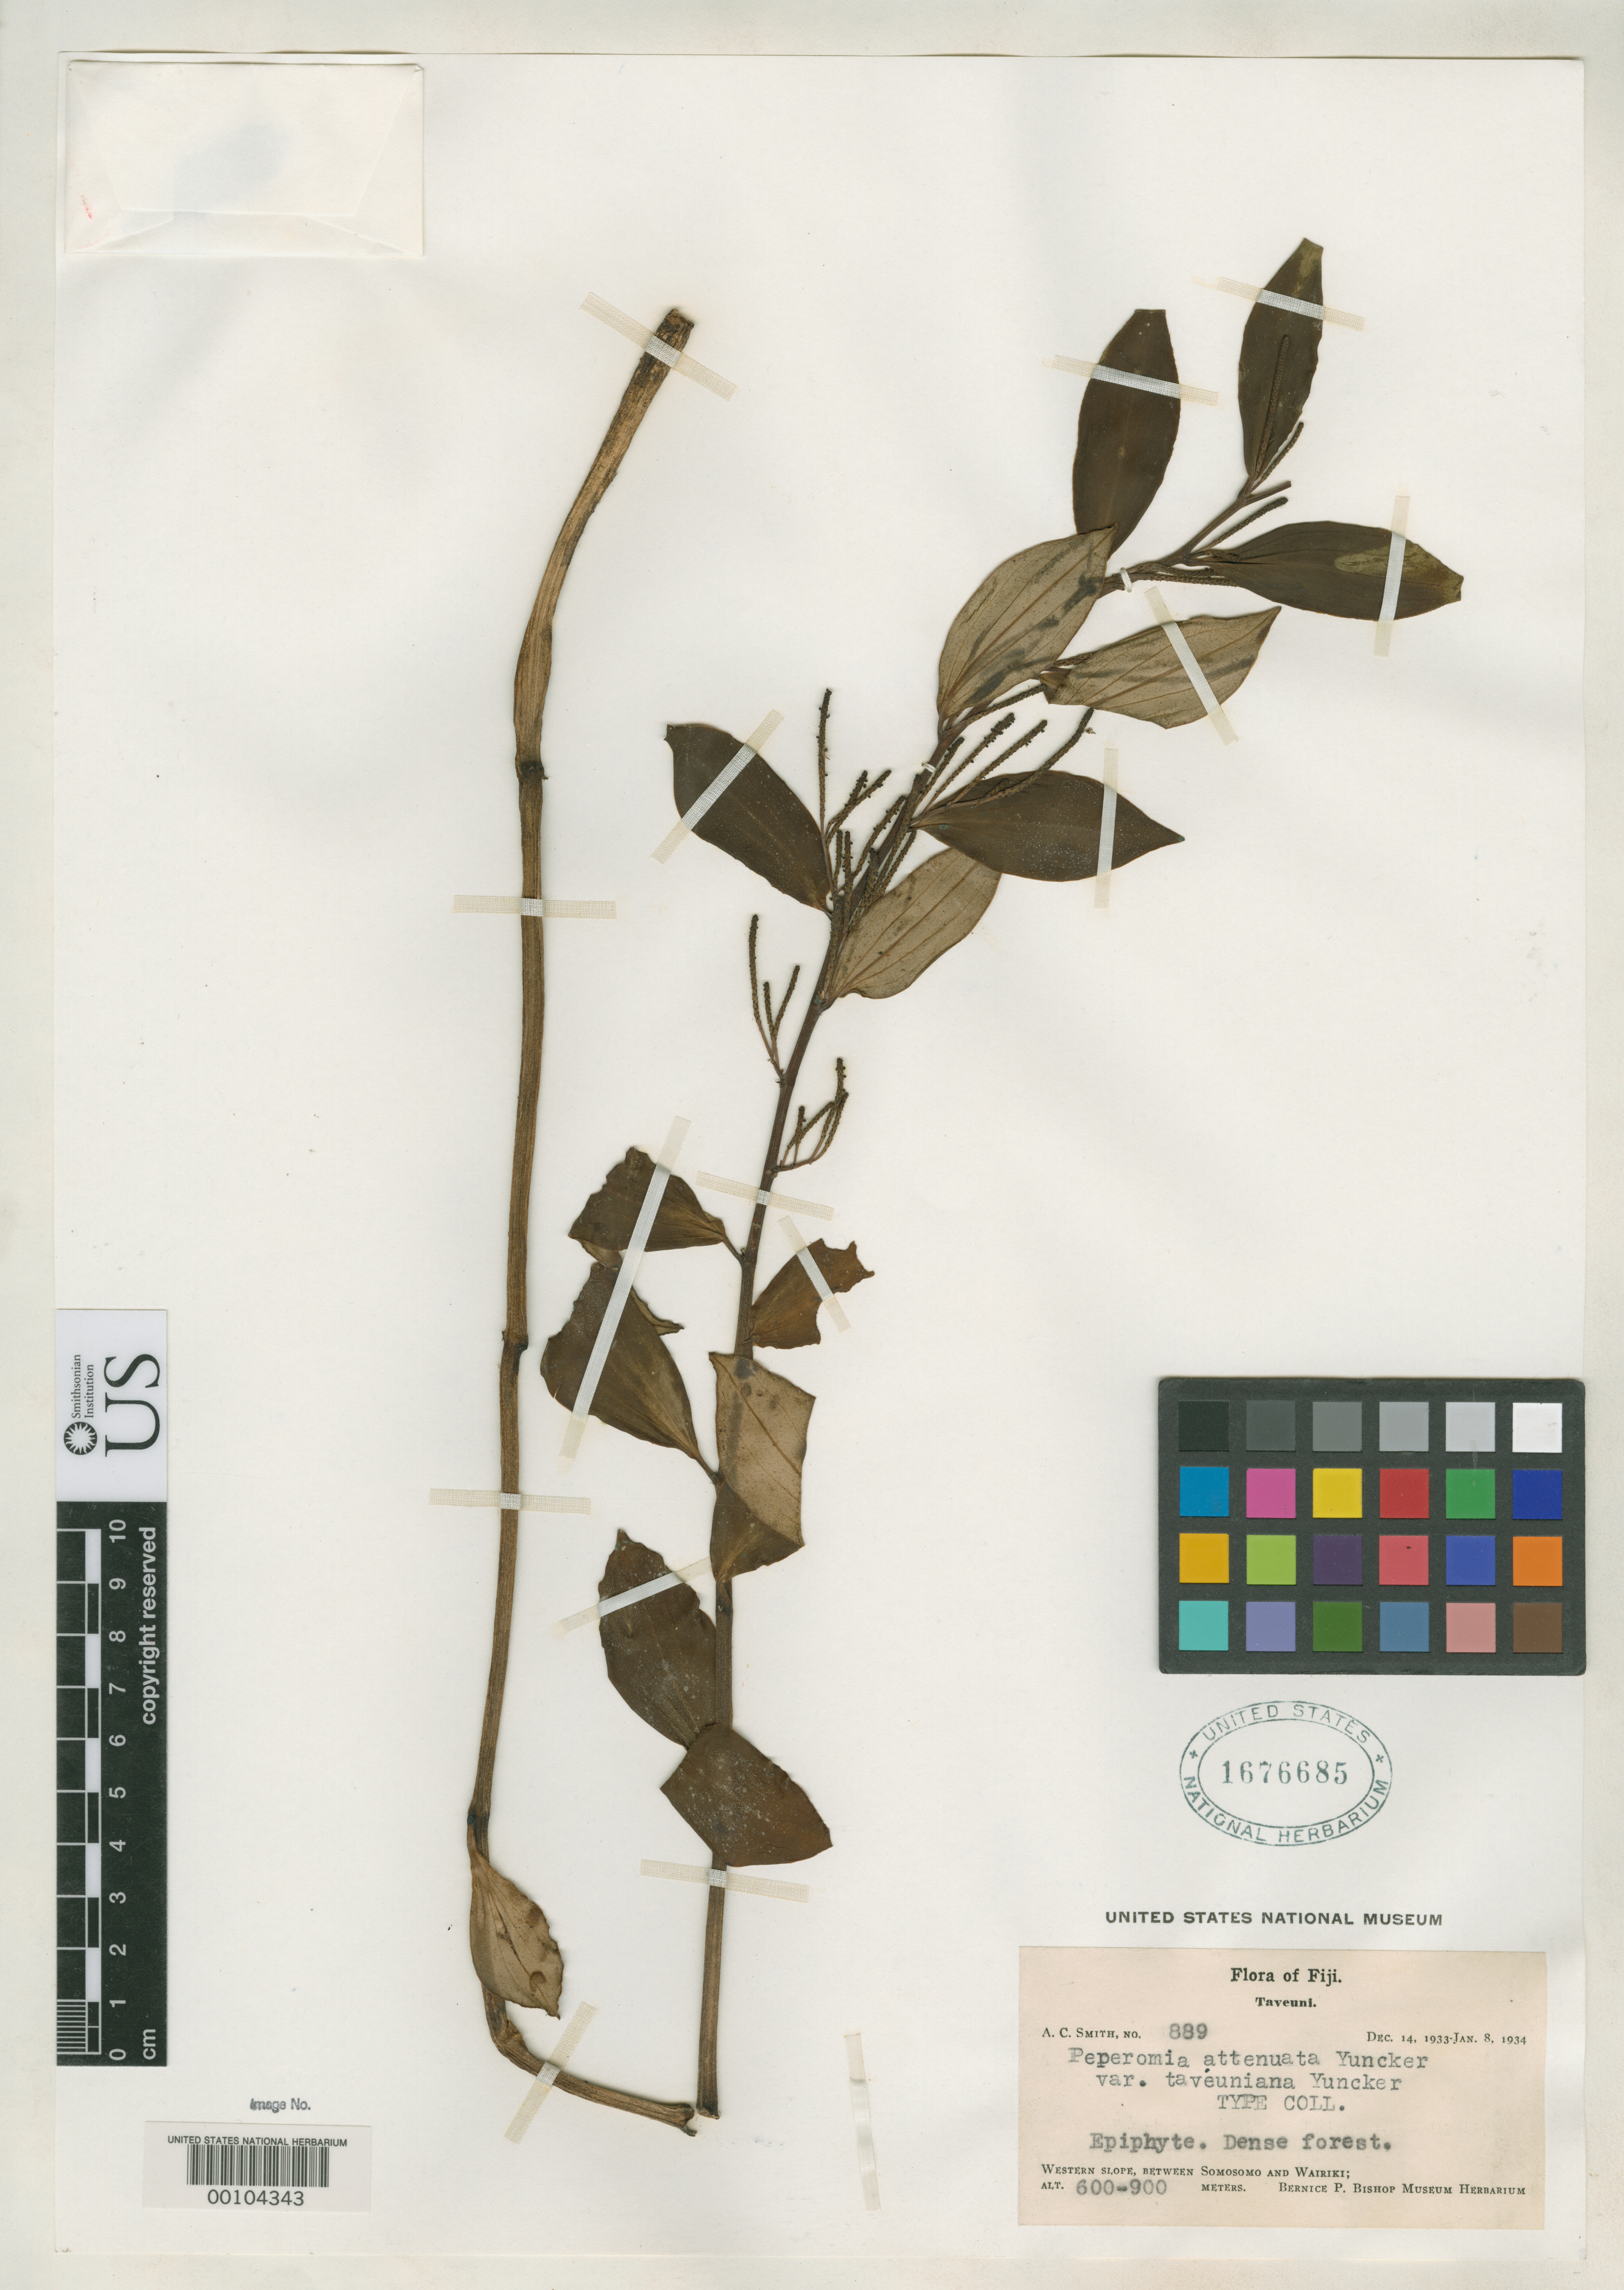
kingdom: Plantae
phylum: Tracheophyta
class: Magnoliopsida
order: Piperales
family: Piperaceae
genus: Peperomia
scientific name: Peperomia attenuata var. taveuniana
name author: Yunck.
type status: Isotype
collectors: A. C. Smith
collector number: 889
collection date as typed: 29 Dec 1933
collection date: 1933-12-29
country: Fiji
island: Taveuni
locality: Between Somosomo and Wairiki. [Vanua Levu Group]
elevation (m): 600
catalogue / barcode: US 1676685